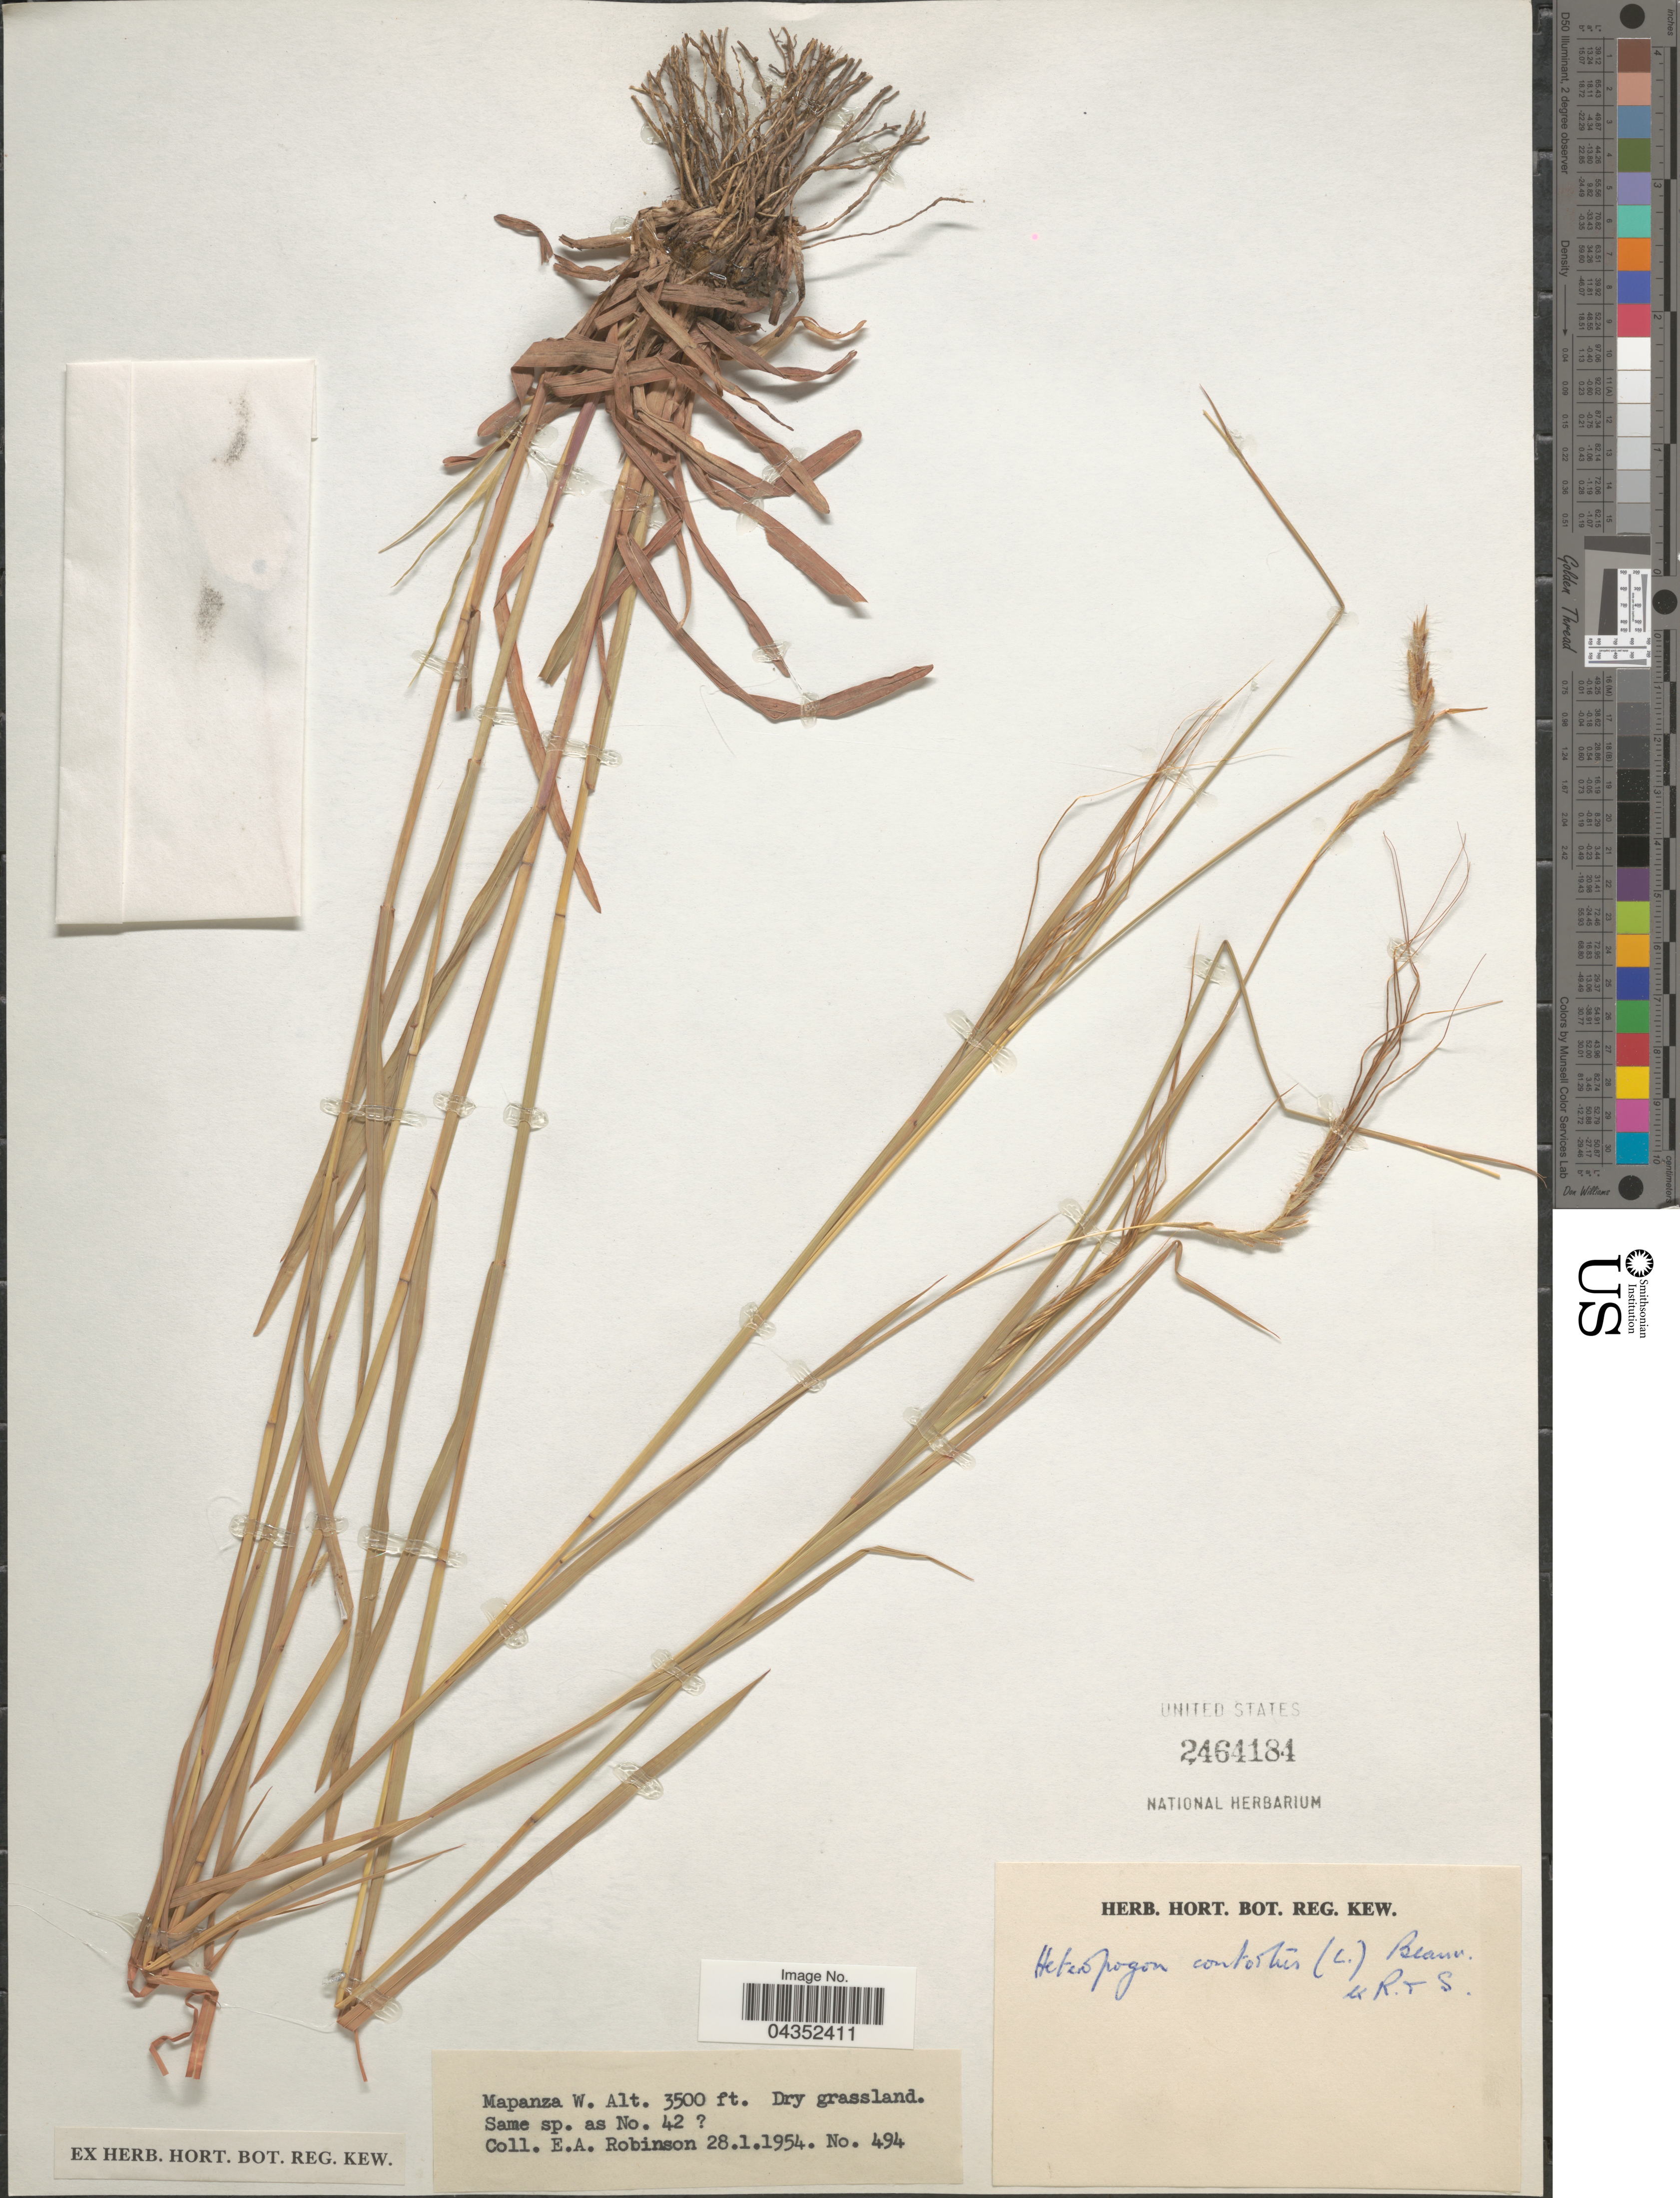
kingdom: Plantae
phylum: Tracheophyta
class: Liliopsida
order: Poales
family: Poaceae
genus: Heteropogon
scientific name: Heteropogon contortus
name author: (L.) P. Beauv. ex Roem. & Schult.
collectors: E. A. Robinson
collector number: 494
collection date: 1954-01-28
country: Zambia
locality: Mapanza W.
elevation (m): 1067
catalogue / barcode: US 2464184